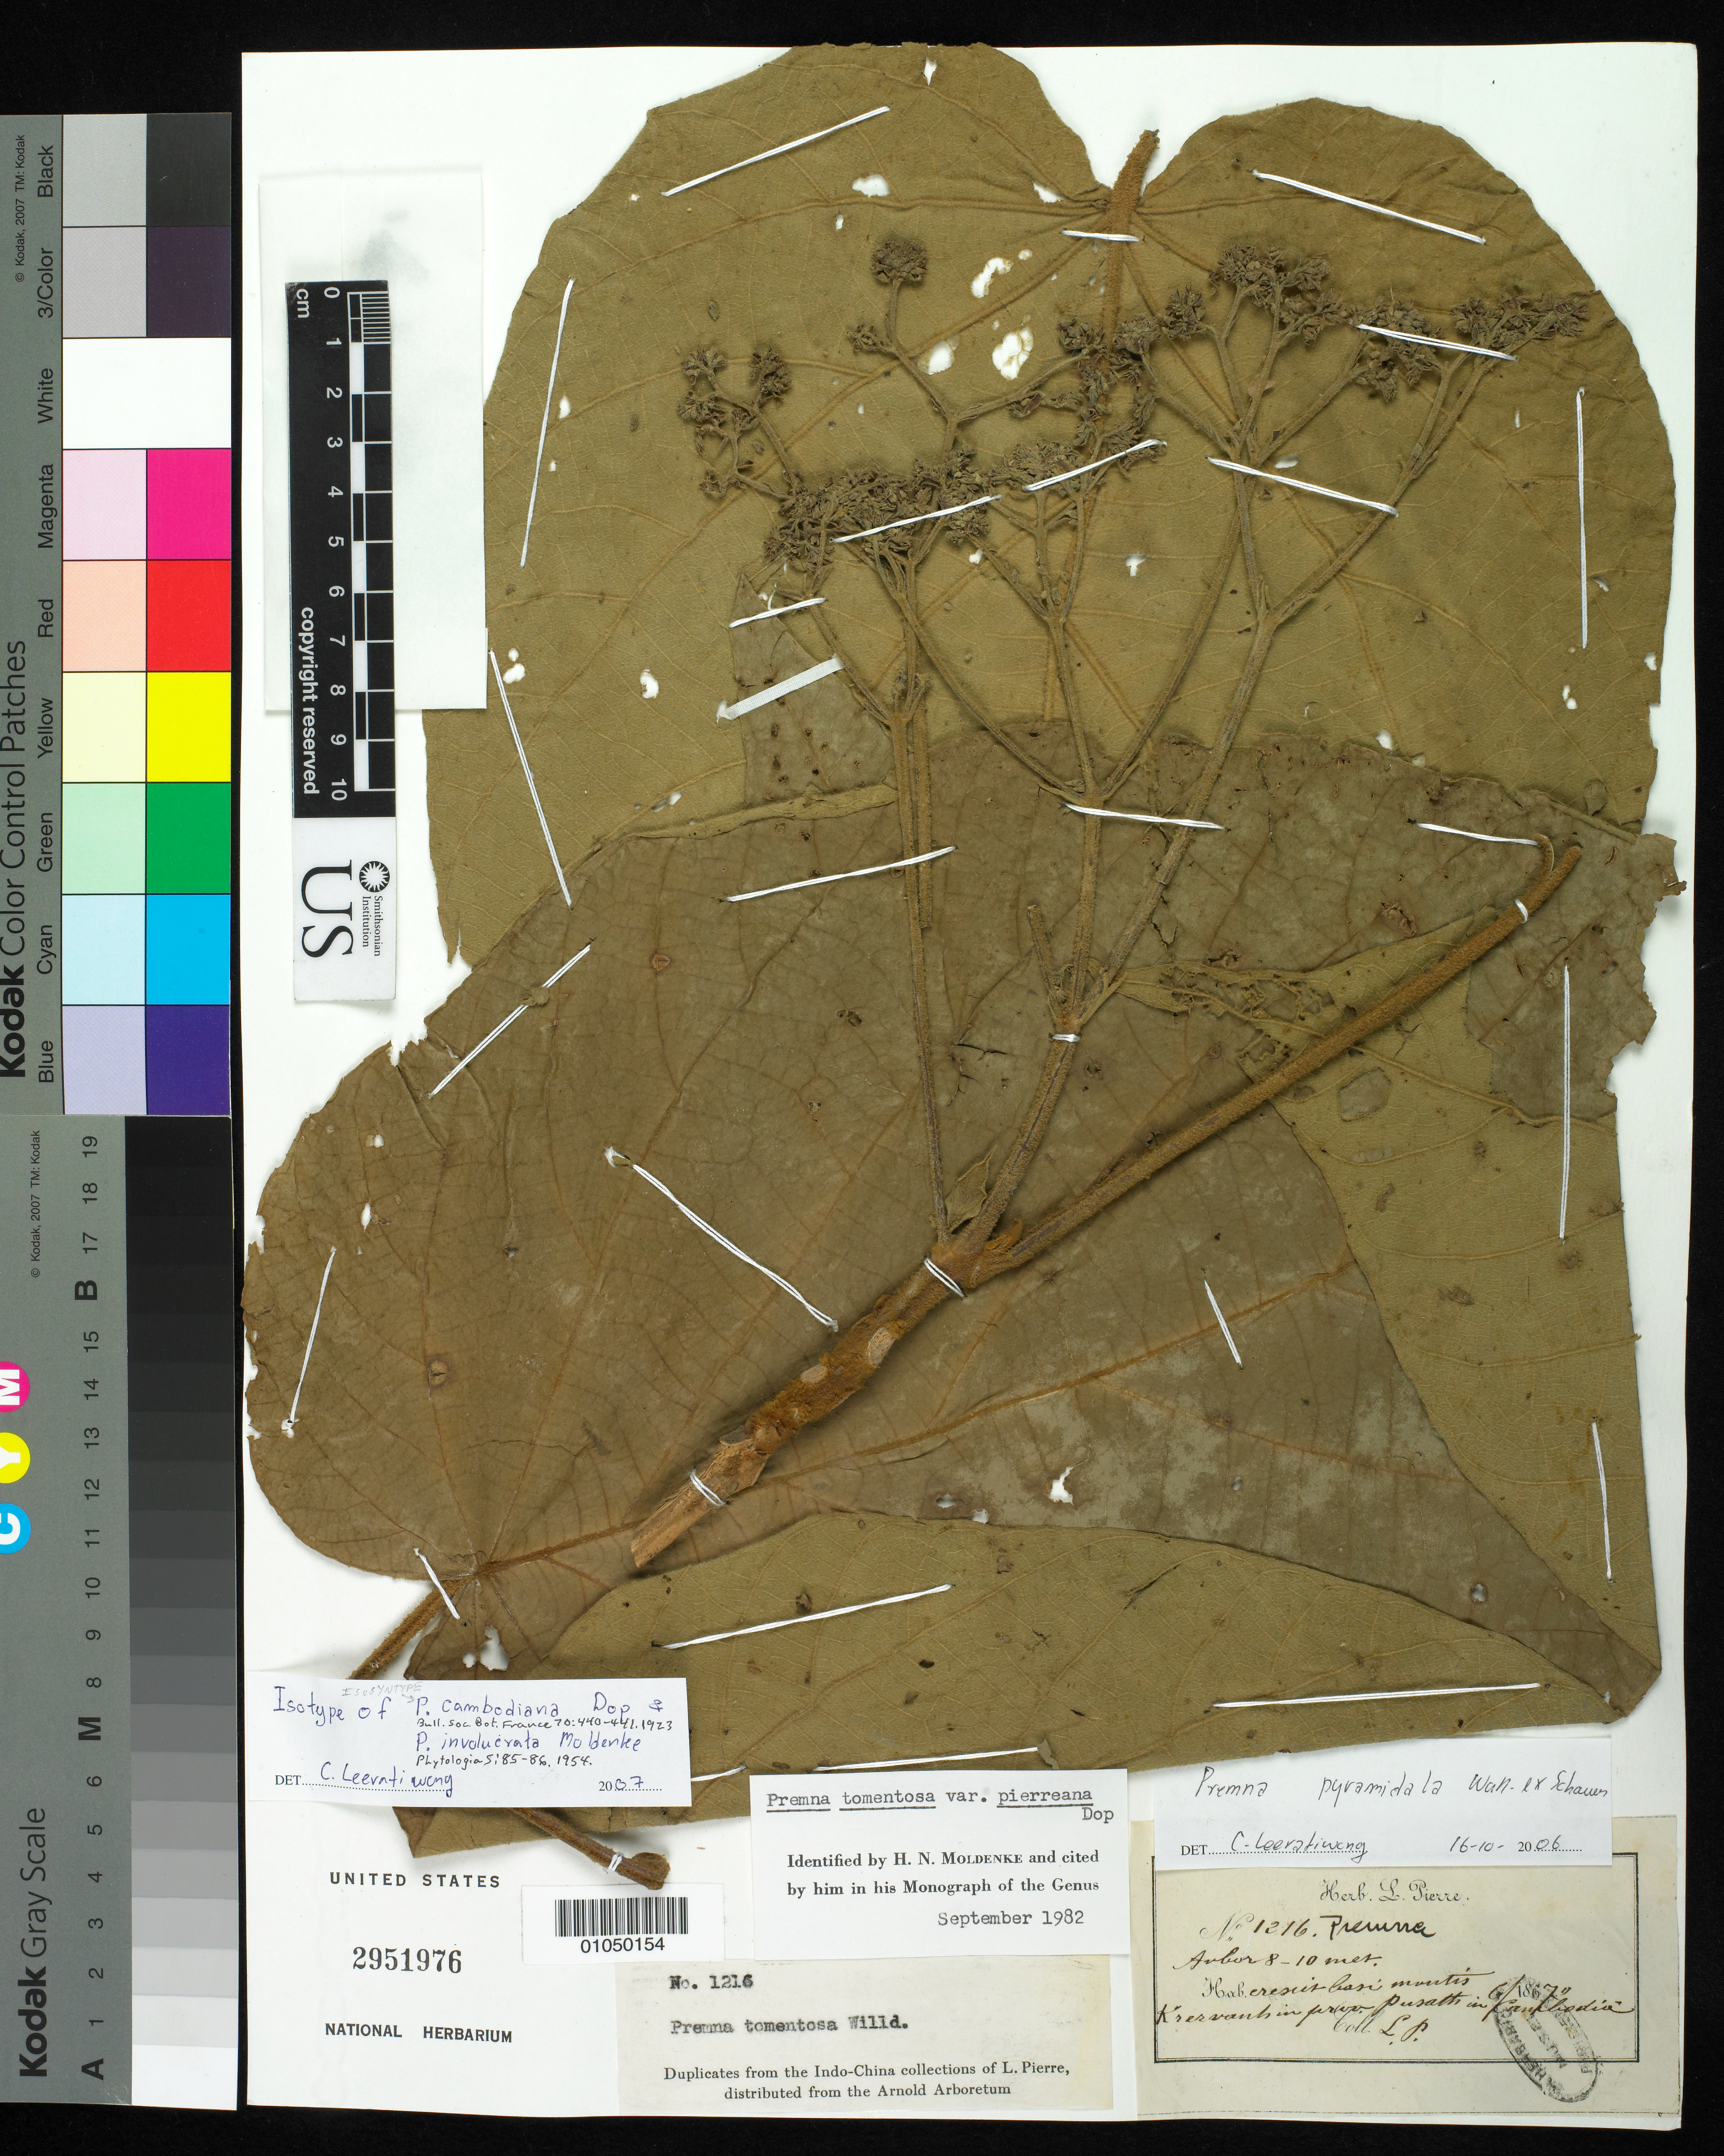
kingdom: Plantae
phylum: Tracheophyta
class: Magnoliopsida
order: Lamiales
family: Lamiaceae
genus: Premna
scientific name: Premna cambodiana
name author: Dop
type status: Isosyntype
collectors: J. Pierre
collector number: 1216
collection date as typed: Jun 1867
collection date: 1867-06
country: Cambodia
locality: Krervanh in prov. Pusatt in Cambodia. [Protologue, "Monts Pursath"]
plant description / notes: Also an isotype of Premna involucrata Moldenke.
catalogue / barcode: US 2951976-2